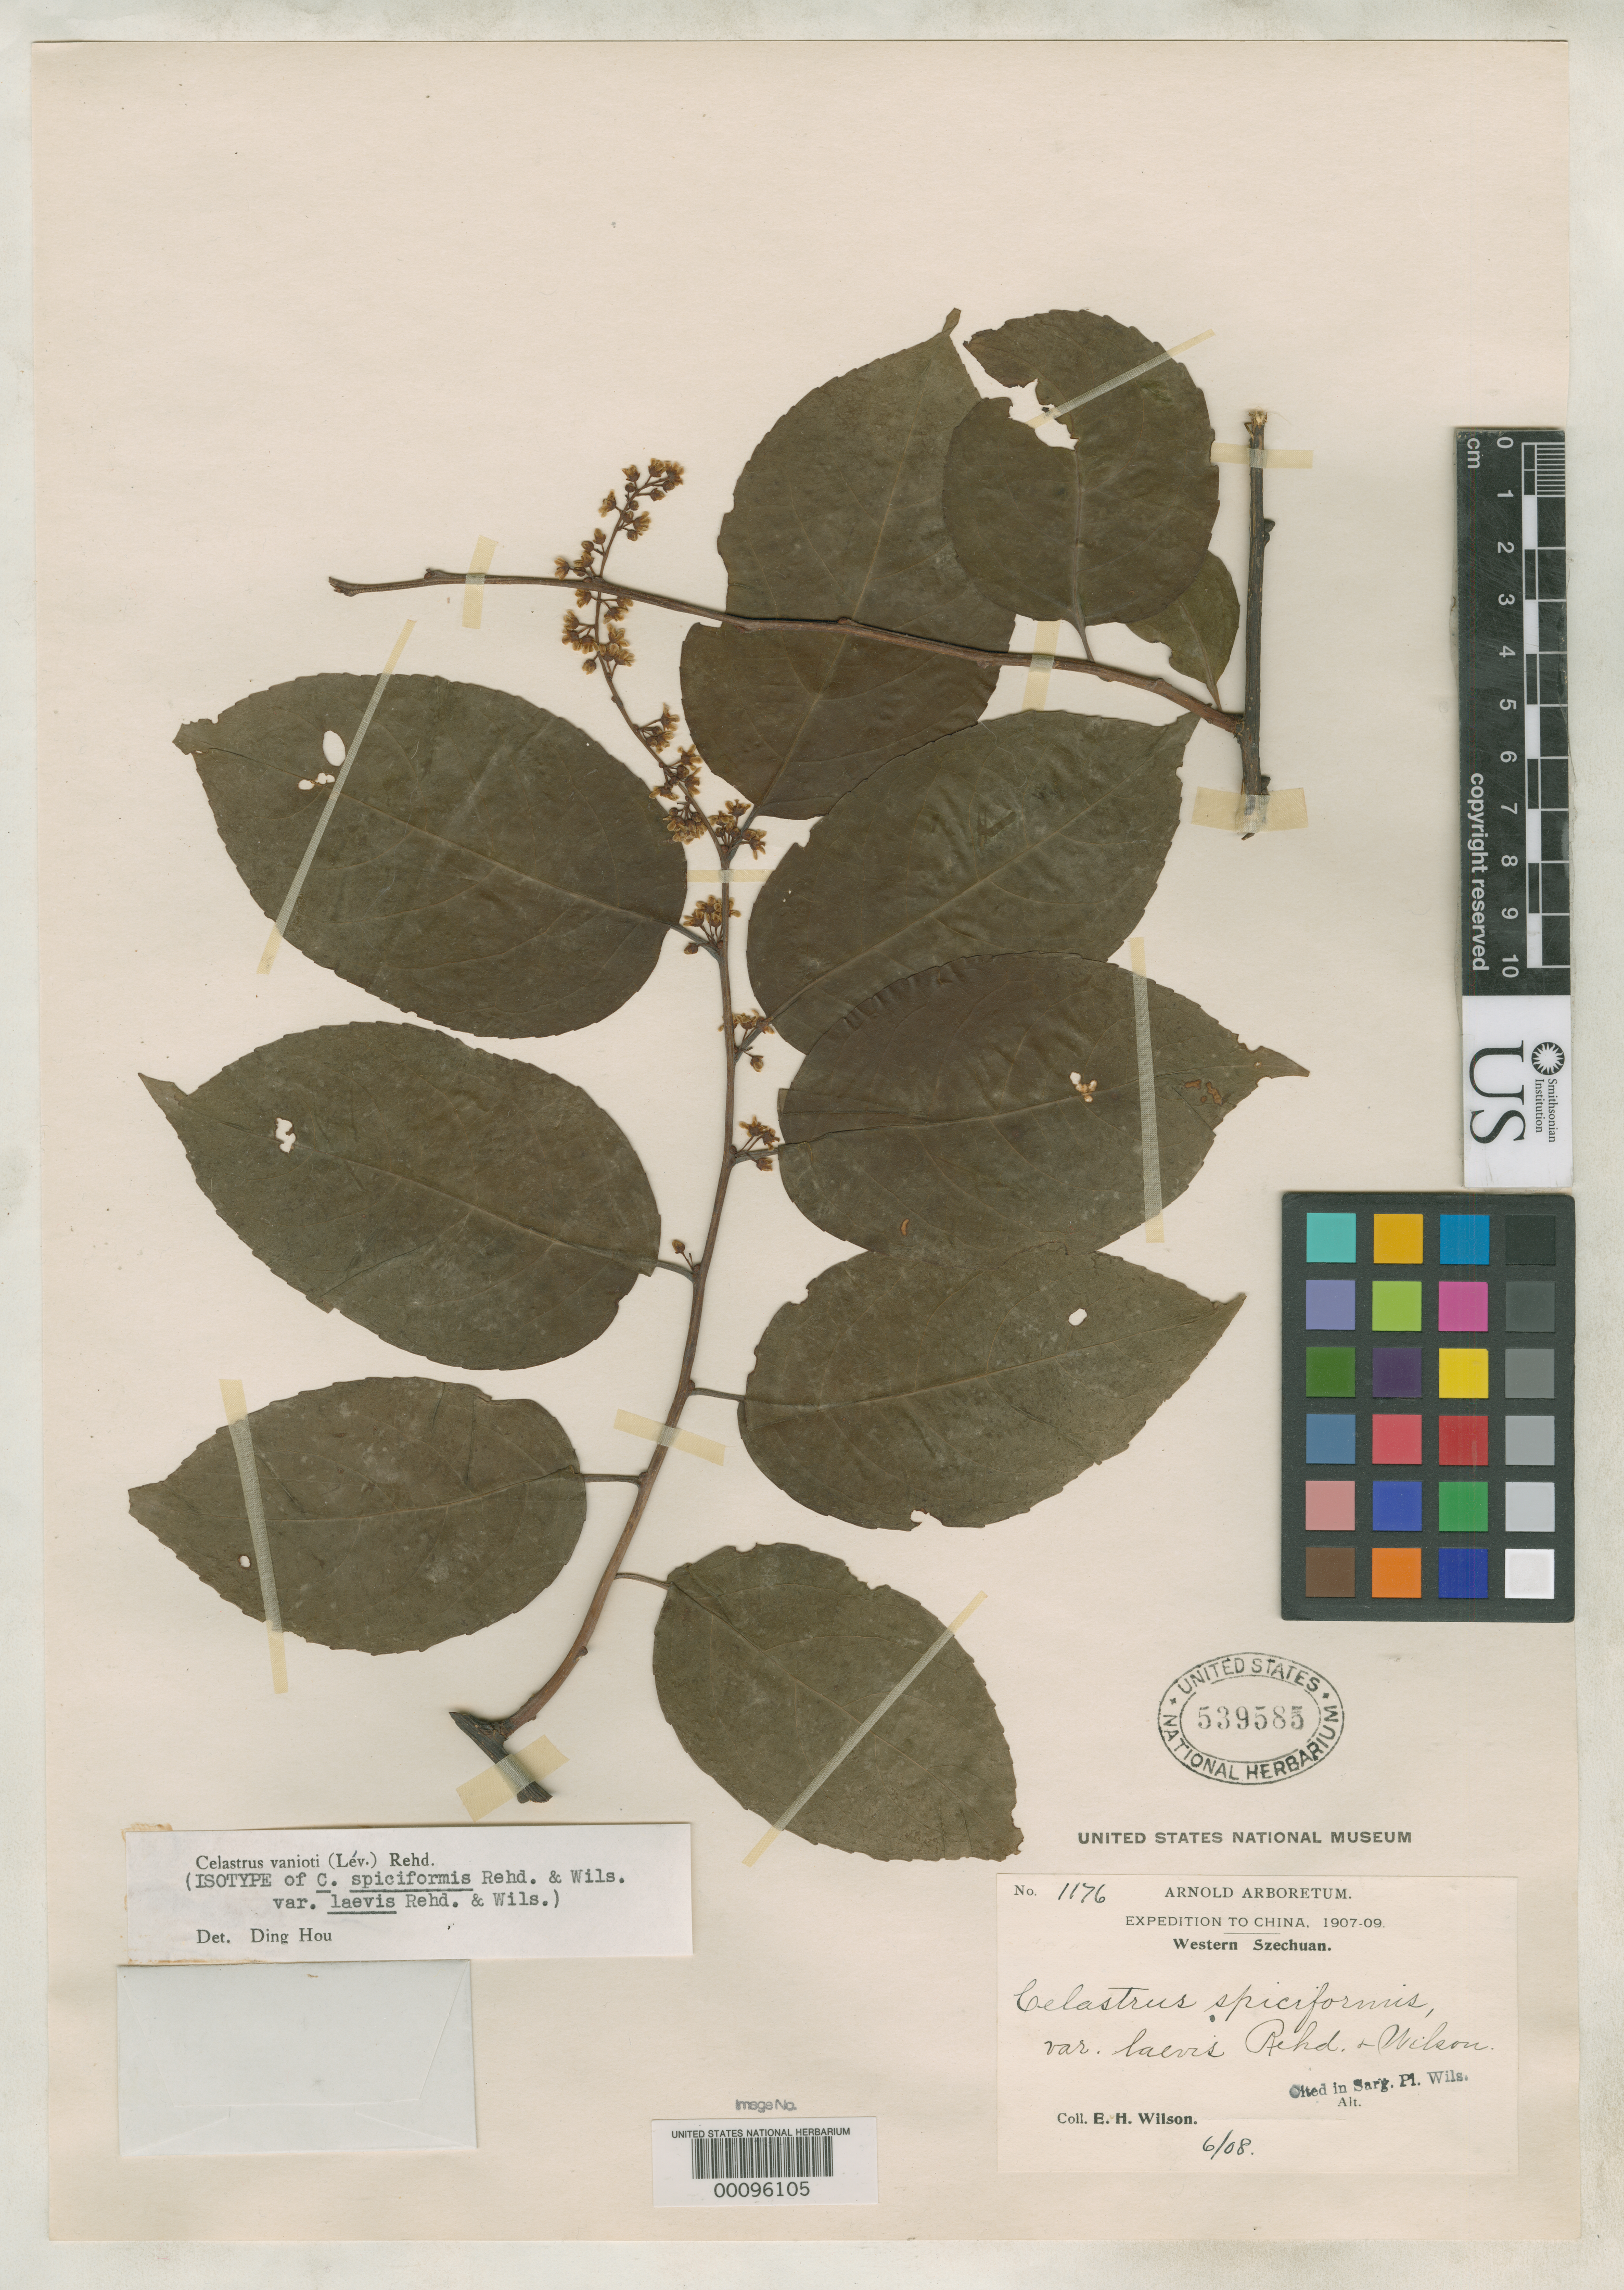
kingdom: Plantae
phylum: Tracheophyta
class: Magnoliopsida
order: Celastrales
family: Celastraceae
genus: Celastrus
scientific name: Celastrus spiciformis var. laevis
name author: Rehder & E.H. Wilson in Sarg.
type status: Isotype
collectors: E. H. Wilson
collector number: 1176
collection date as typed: Jun 1908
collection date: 1908-06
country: China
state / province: Sichuan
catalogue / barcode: US 539585